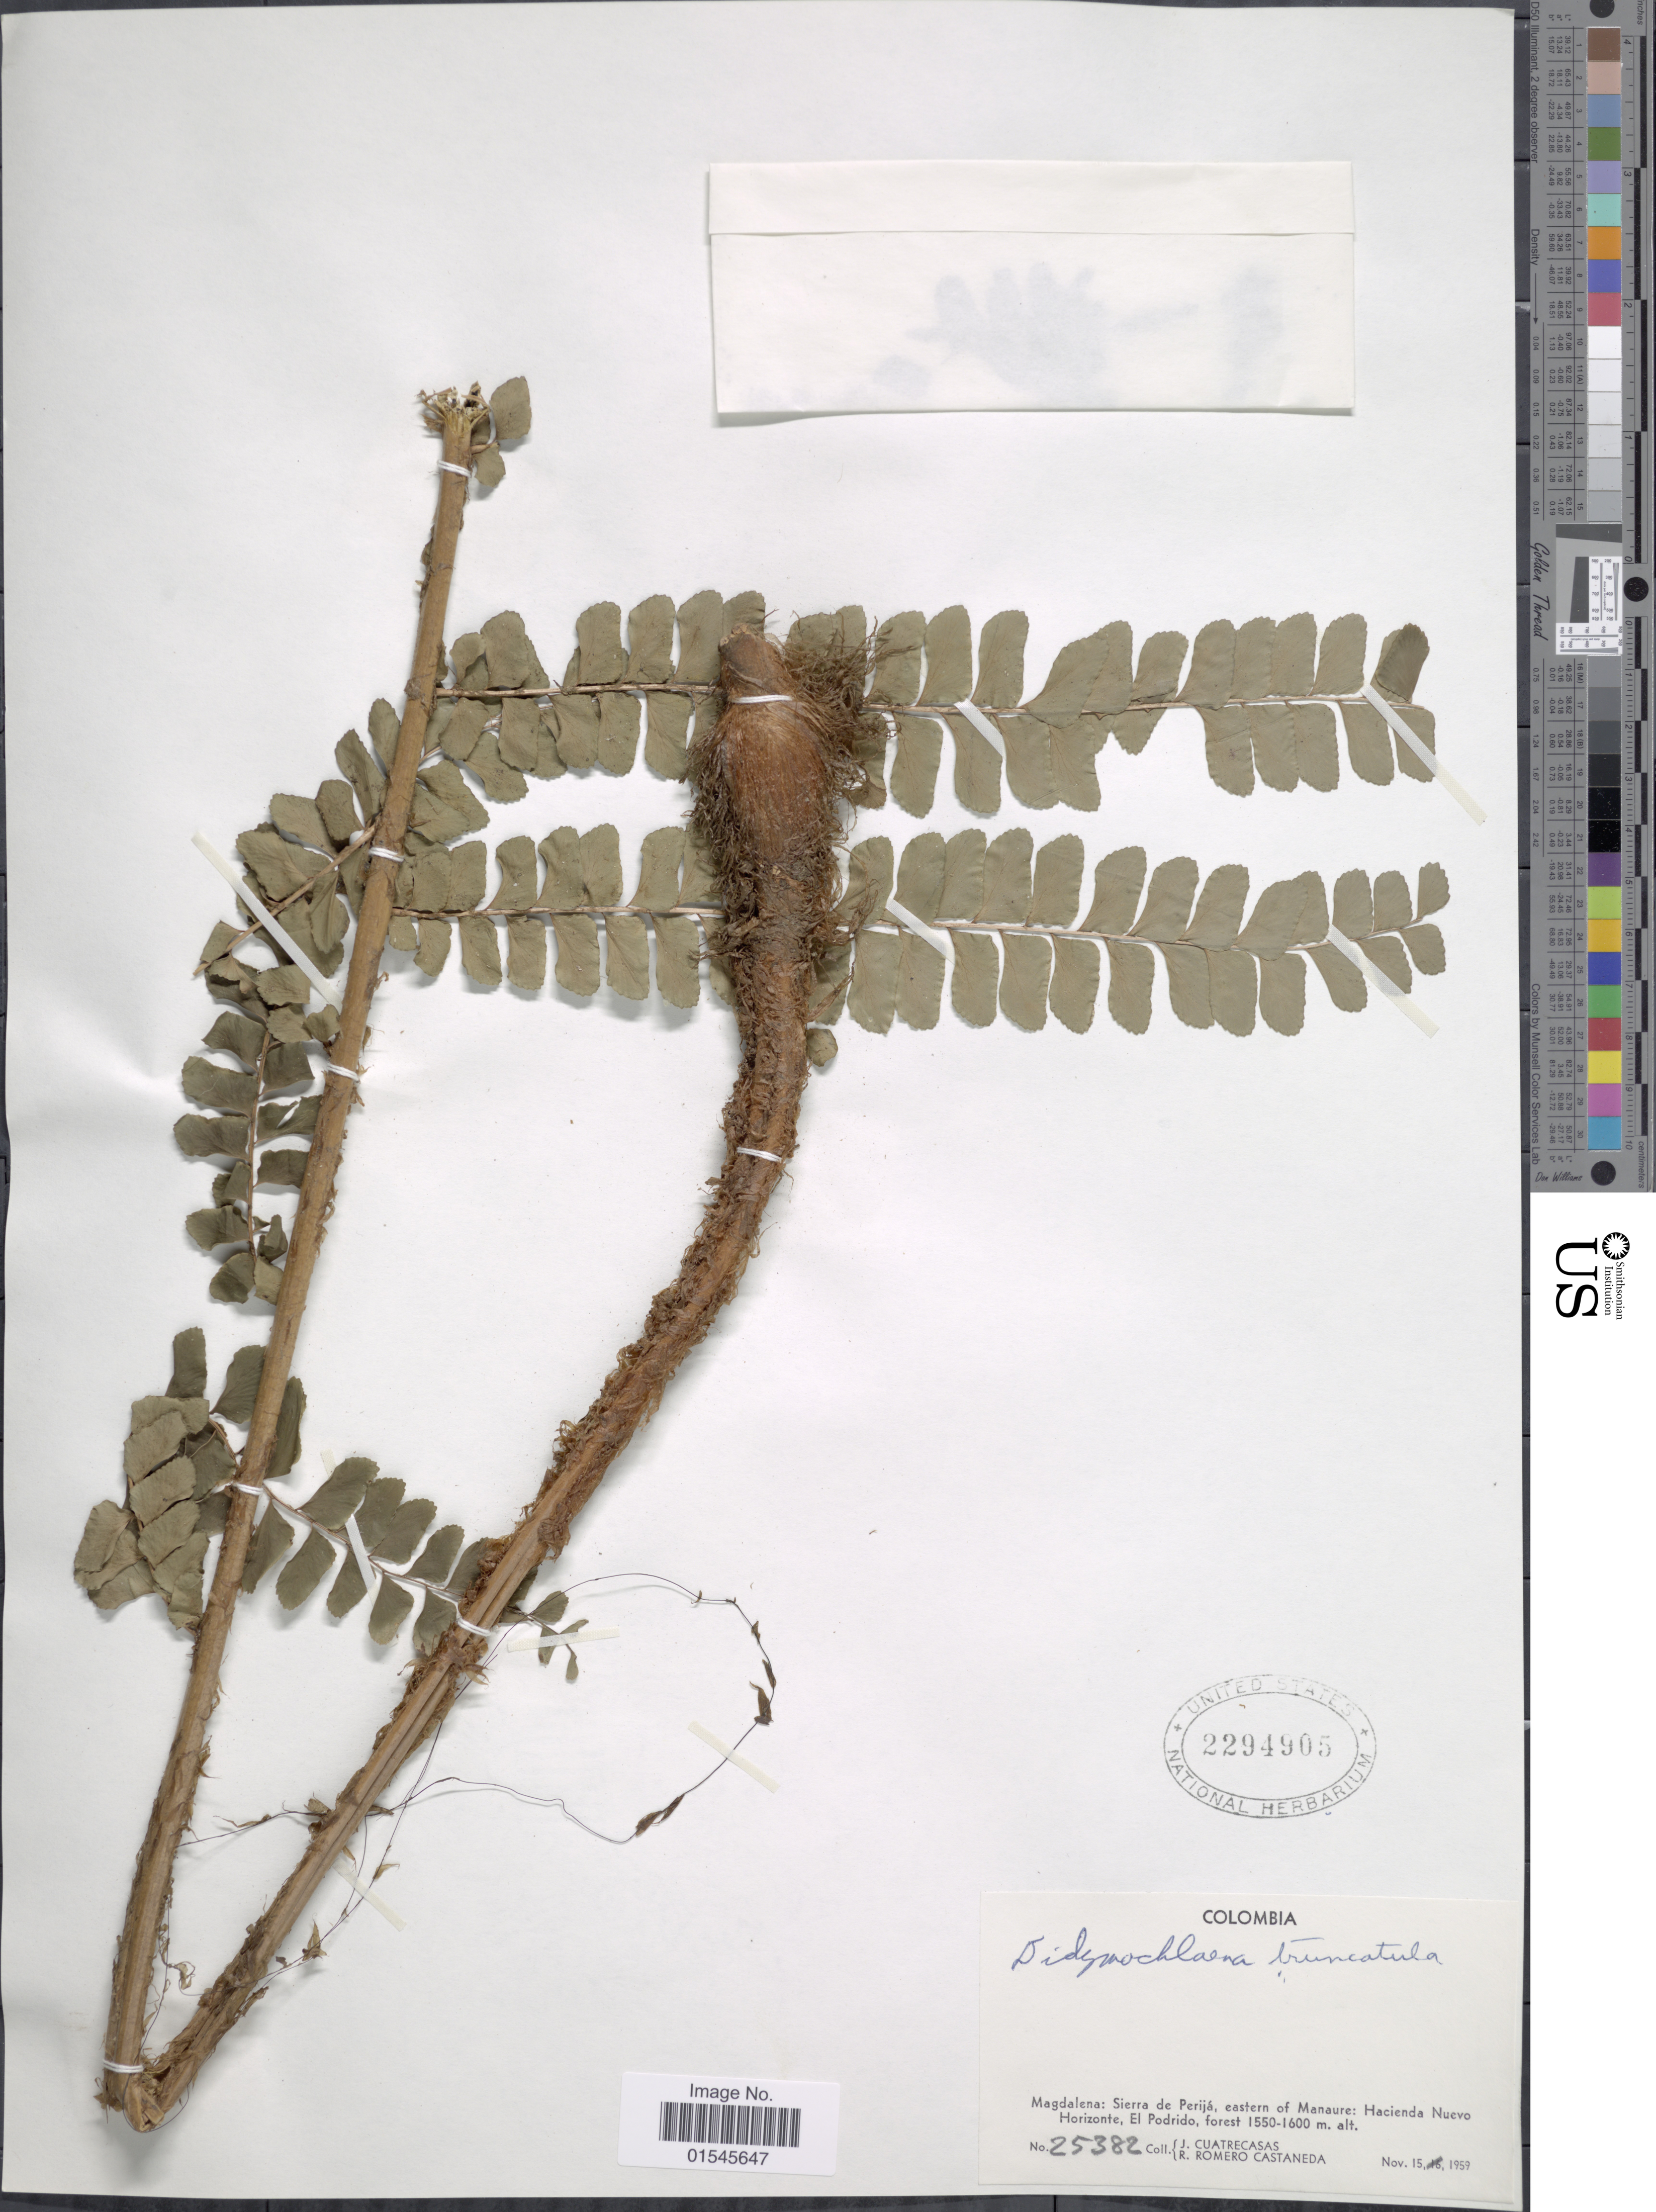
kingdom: Plantae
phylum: Tracheophyta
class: Polypodiopsida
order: Polypodiales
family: Didymochlaenaceae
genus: Didymochlaena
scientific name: Didymochlaena truncatula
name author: (Sw.) J. Sm.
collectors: J. Cuatrecasas & R. Romero Castañeda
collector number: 25382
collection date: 1959-11-15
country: Colombia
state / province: Magdalena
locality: Sierr de Perijá, eastern of Manaure: Hacienda Nuevo Horizonte, El Podrido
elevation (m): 1550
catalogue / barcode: US 2294905